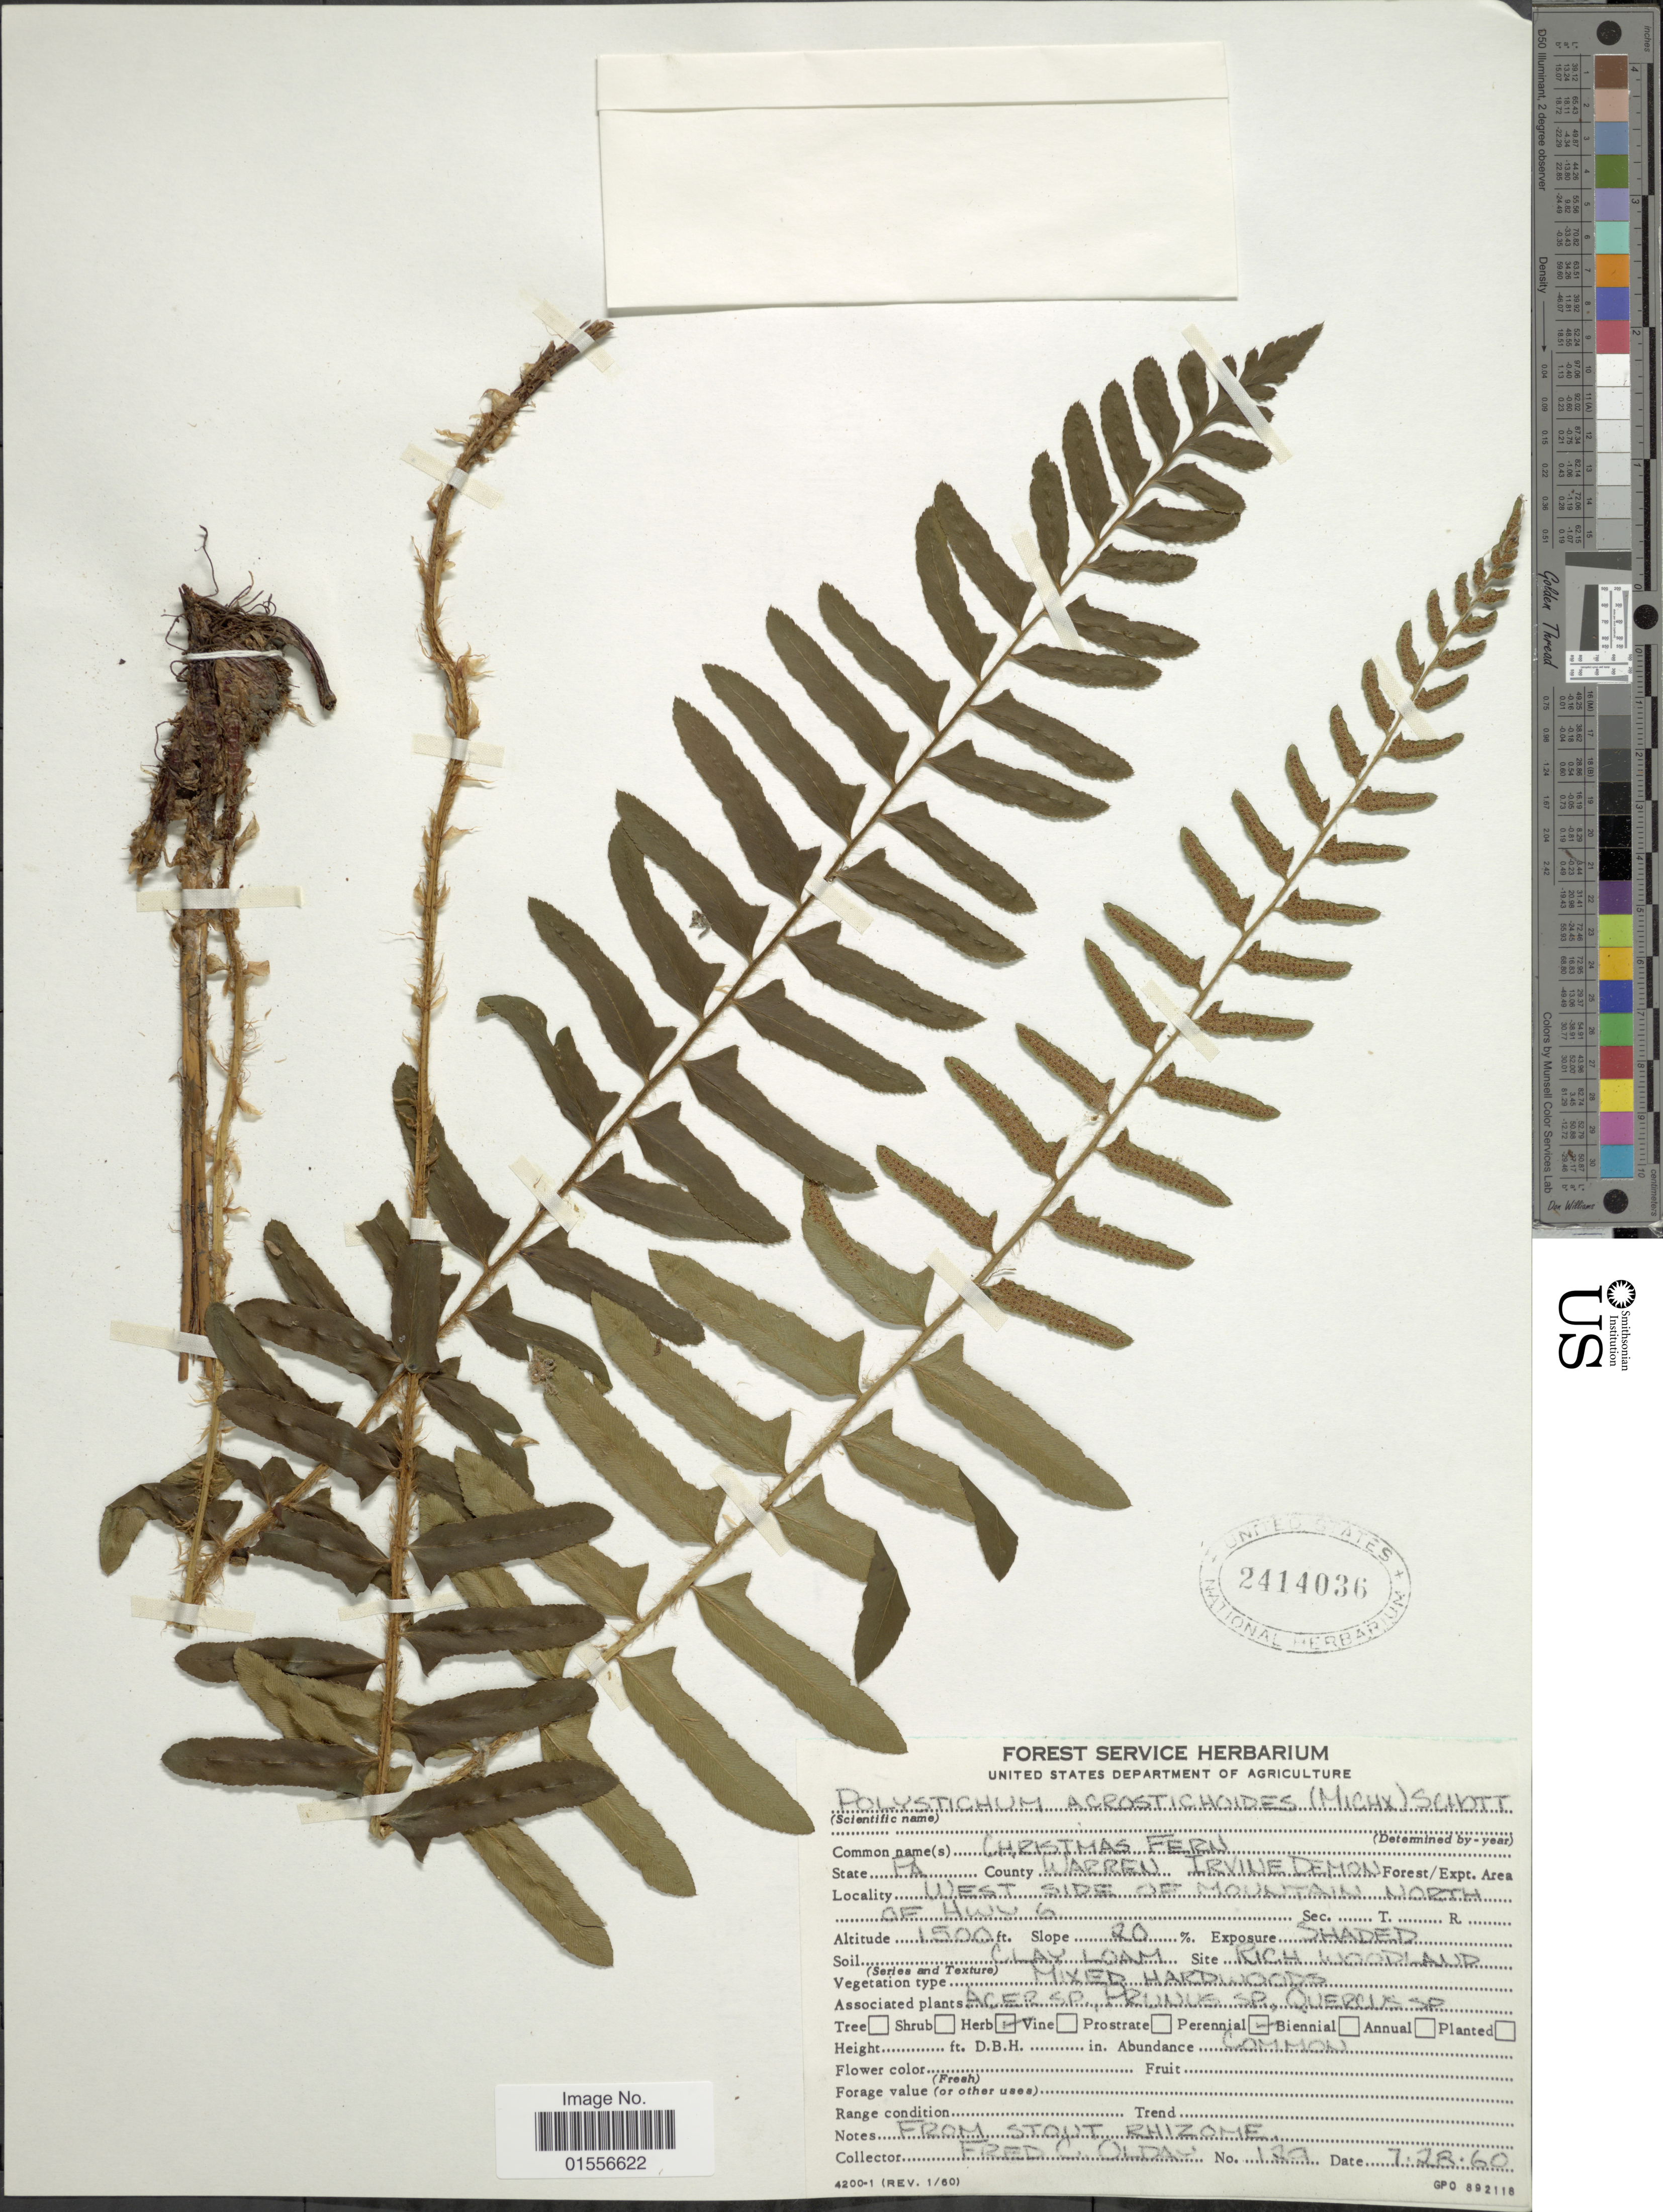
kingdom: Plantae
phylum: Tracheophyta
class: Polypodiopsida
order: Polypodiales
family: Dryopteridaceae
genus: Polystichum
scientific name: Polystichum acrostichoides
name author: (Michx.) Schott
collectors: F. Olday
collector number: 129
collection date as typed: Transcribed d/m/y: 28/7/60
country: United States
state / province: Pennsylvania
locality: County Warren Irvine Demon, west side of Mountain North of Hwy.. [unsure placement]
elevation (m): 457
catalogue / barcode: US 2414036